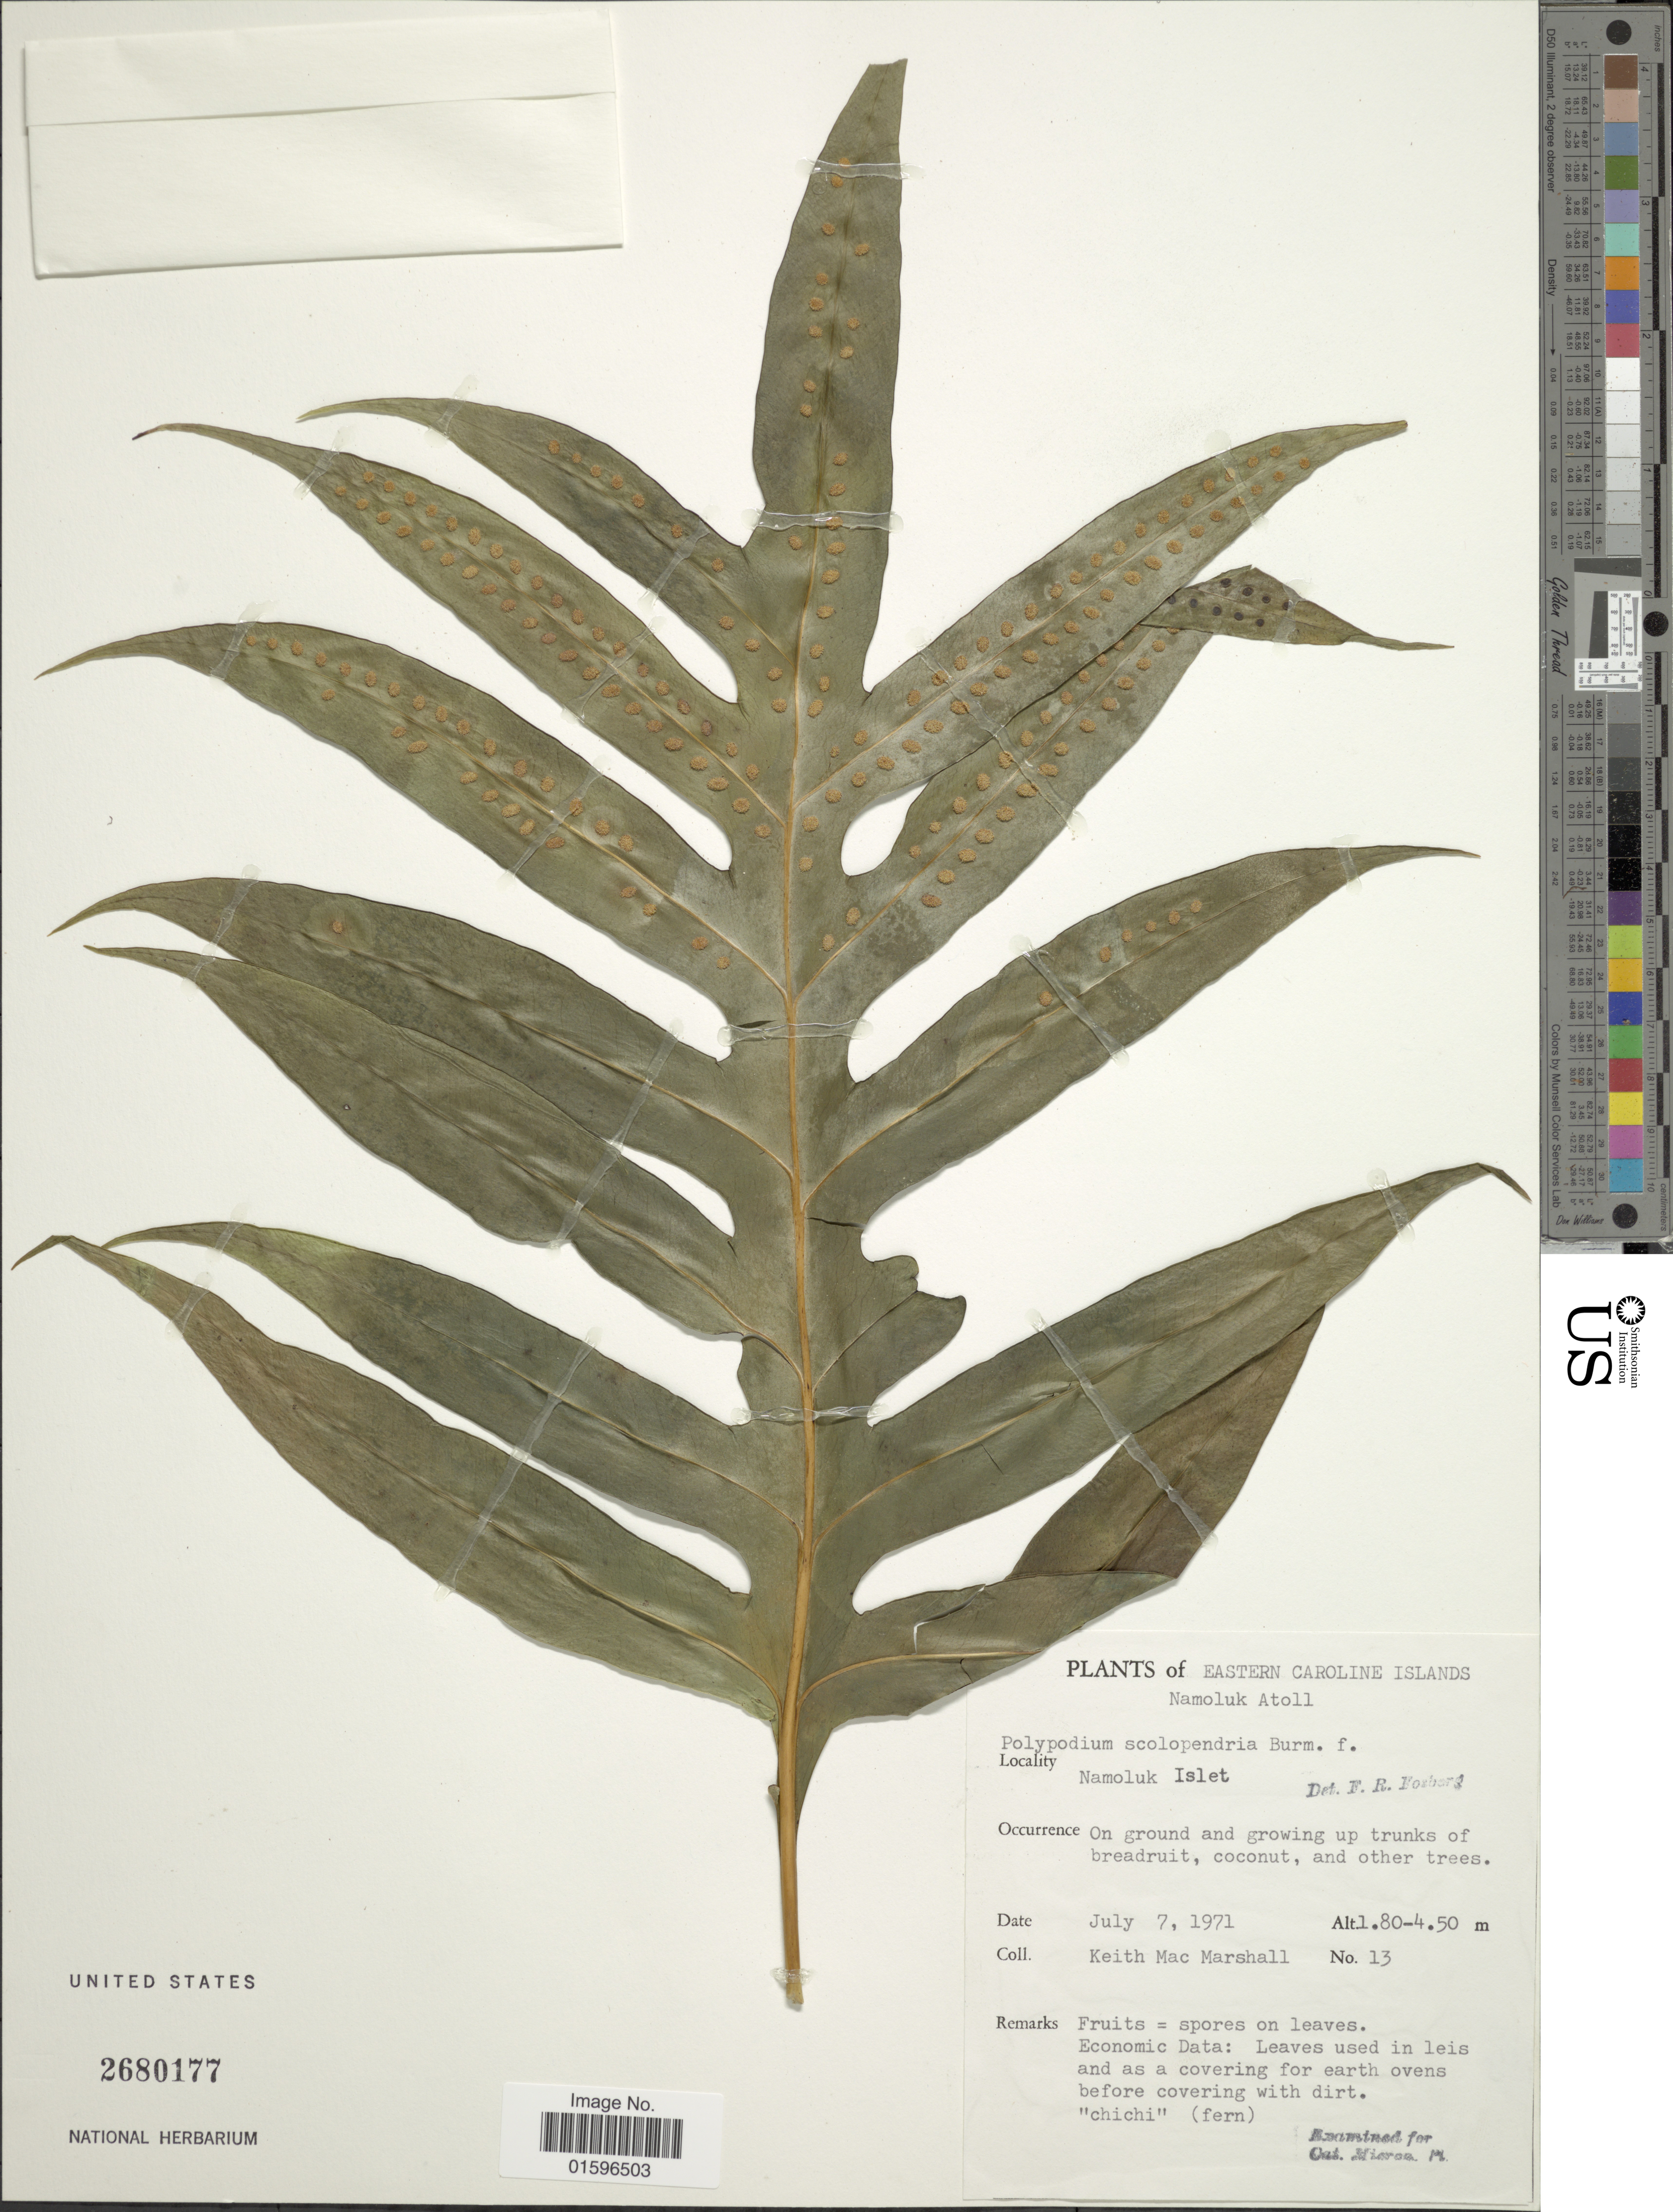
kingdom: Plantae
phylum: Tracheophyta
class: Polypodiopsida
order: Polypodiales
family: Polypodiaceae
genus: Polypodium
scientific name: Polypodium scolopendria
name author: Burm. f.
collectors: K. M. Marshall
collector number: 13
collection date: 1971-07-07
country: Micronesia, Federated States of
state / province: Truk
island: Namokuk [Namoluk] Atoll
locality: Carolines Islands , Namoluk Atoll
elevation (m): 180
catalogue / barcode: US 2680177